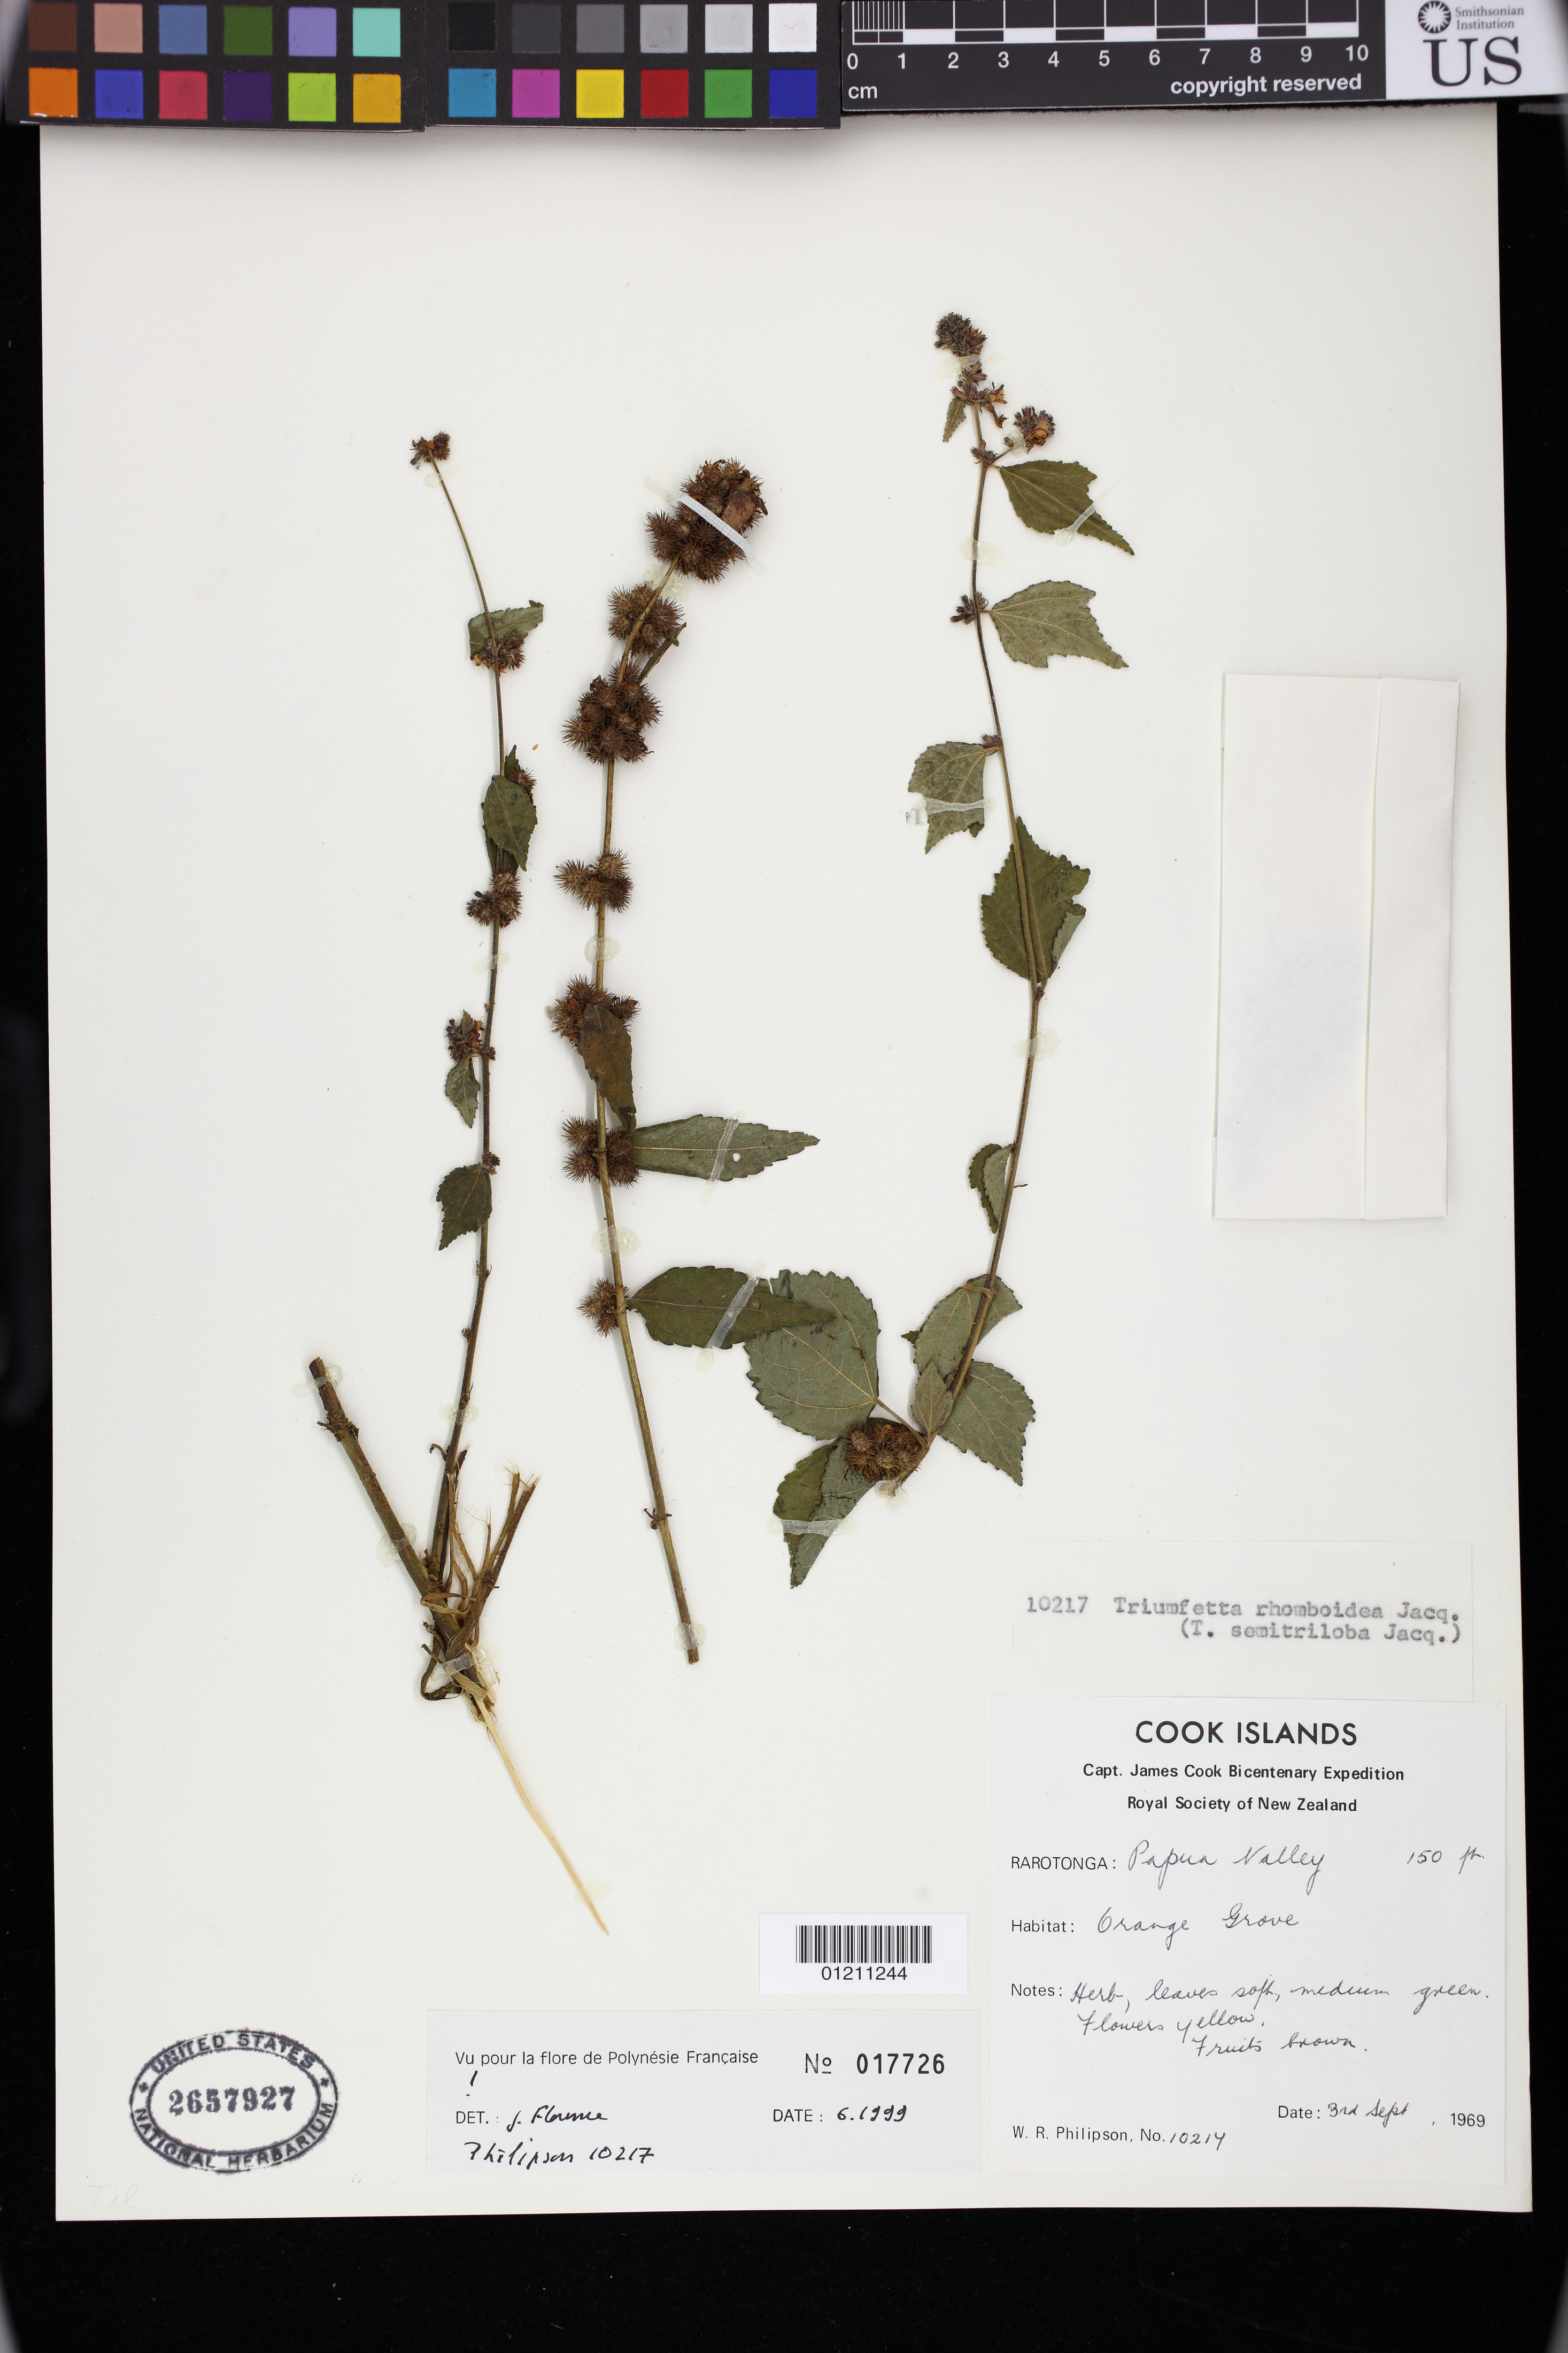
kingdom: Plantae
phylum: Tracheophyta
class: Magnoliopsida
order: Malvales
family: Malvaceae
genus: Triumfetta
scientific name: Triumfetta rhomboidea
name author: Jacq.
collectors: W. R. Philipson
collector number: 10214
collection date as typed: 09 Mar 1969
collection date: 1969-03-09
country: Cook Islands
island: Rarotonga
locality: Papua Valley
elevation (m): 46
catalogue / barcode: US 2657927